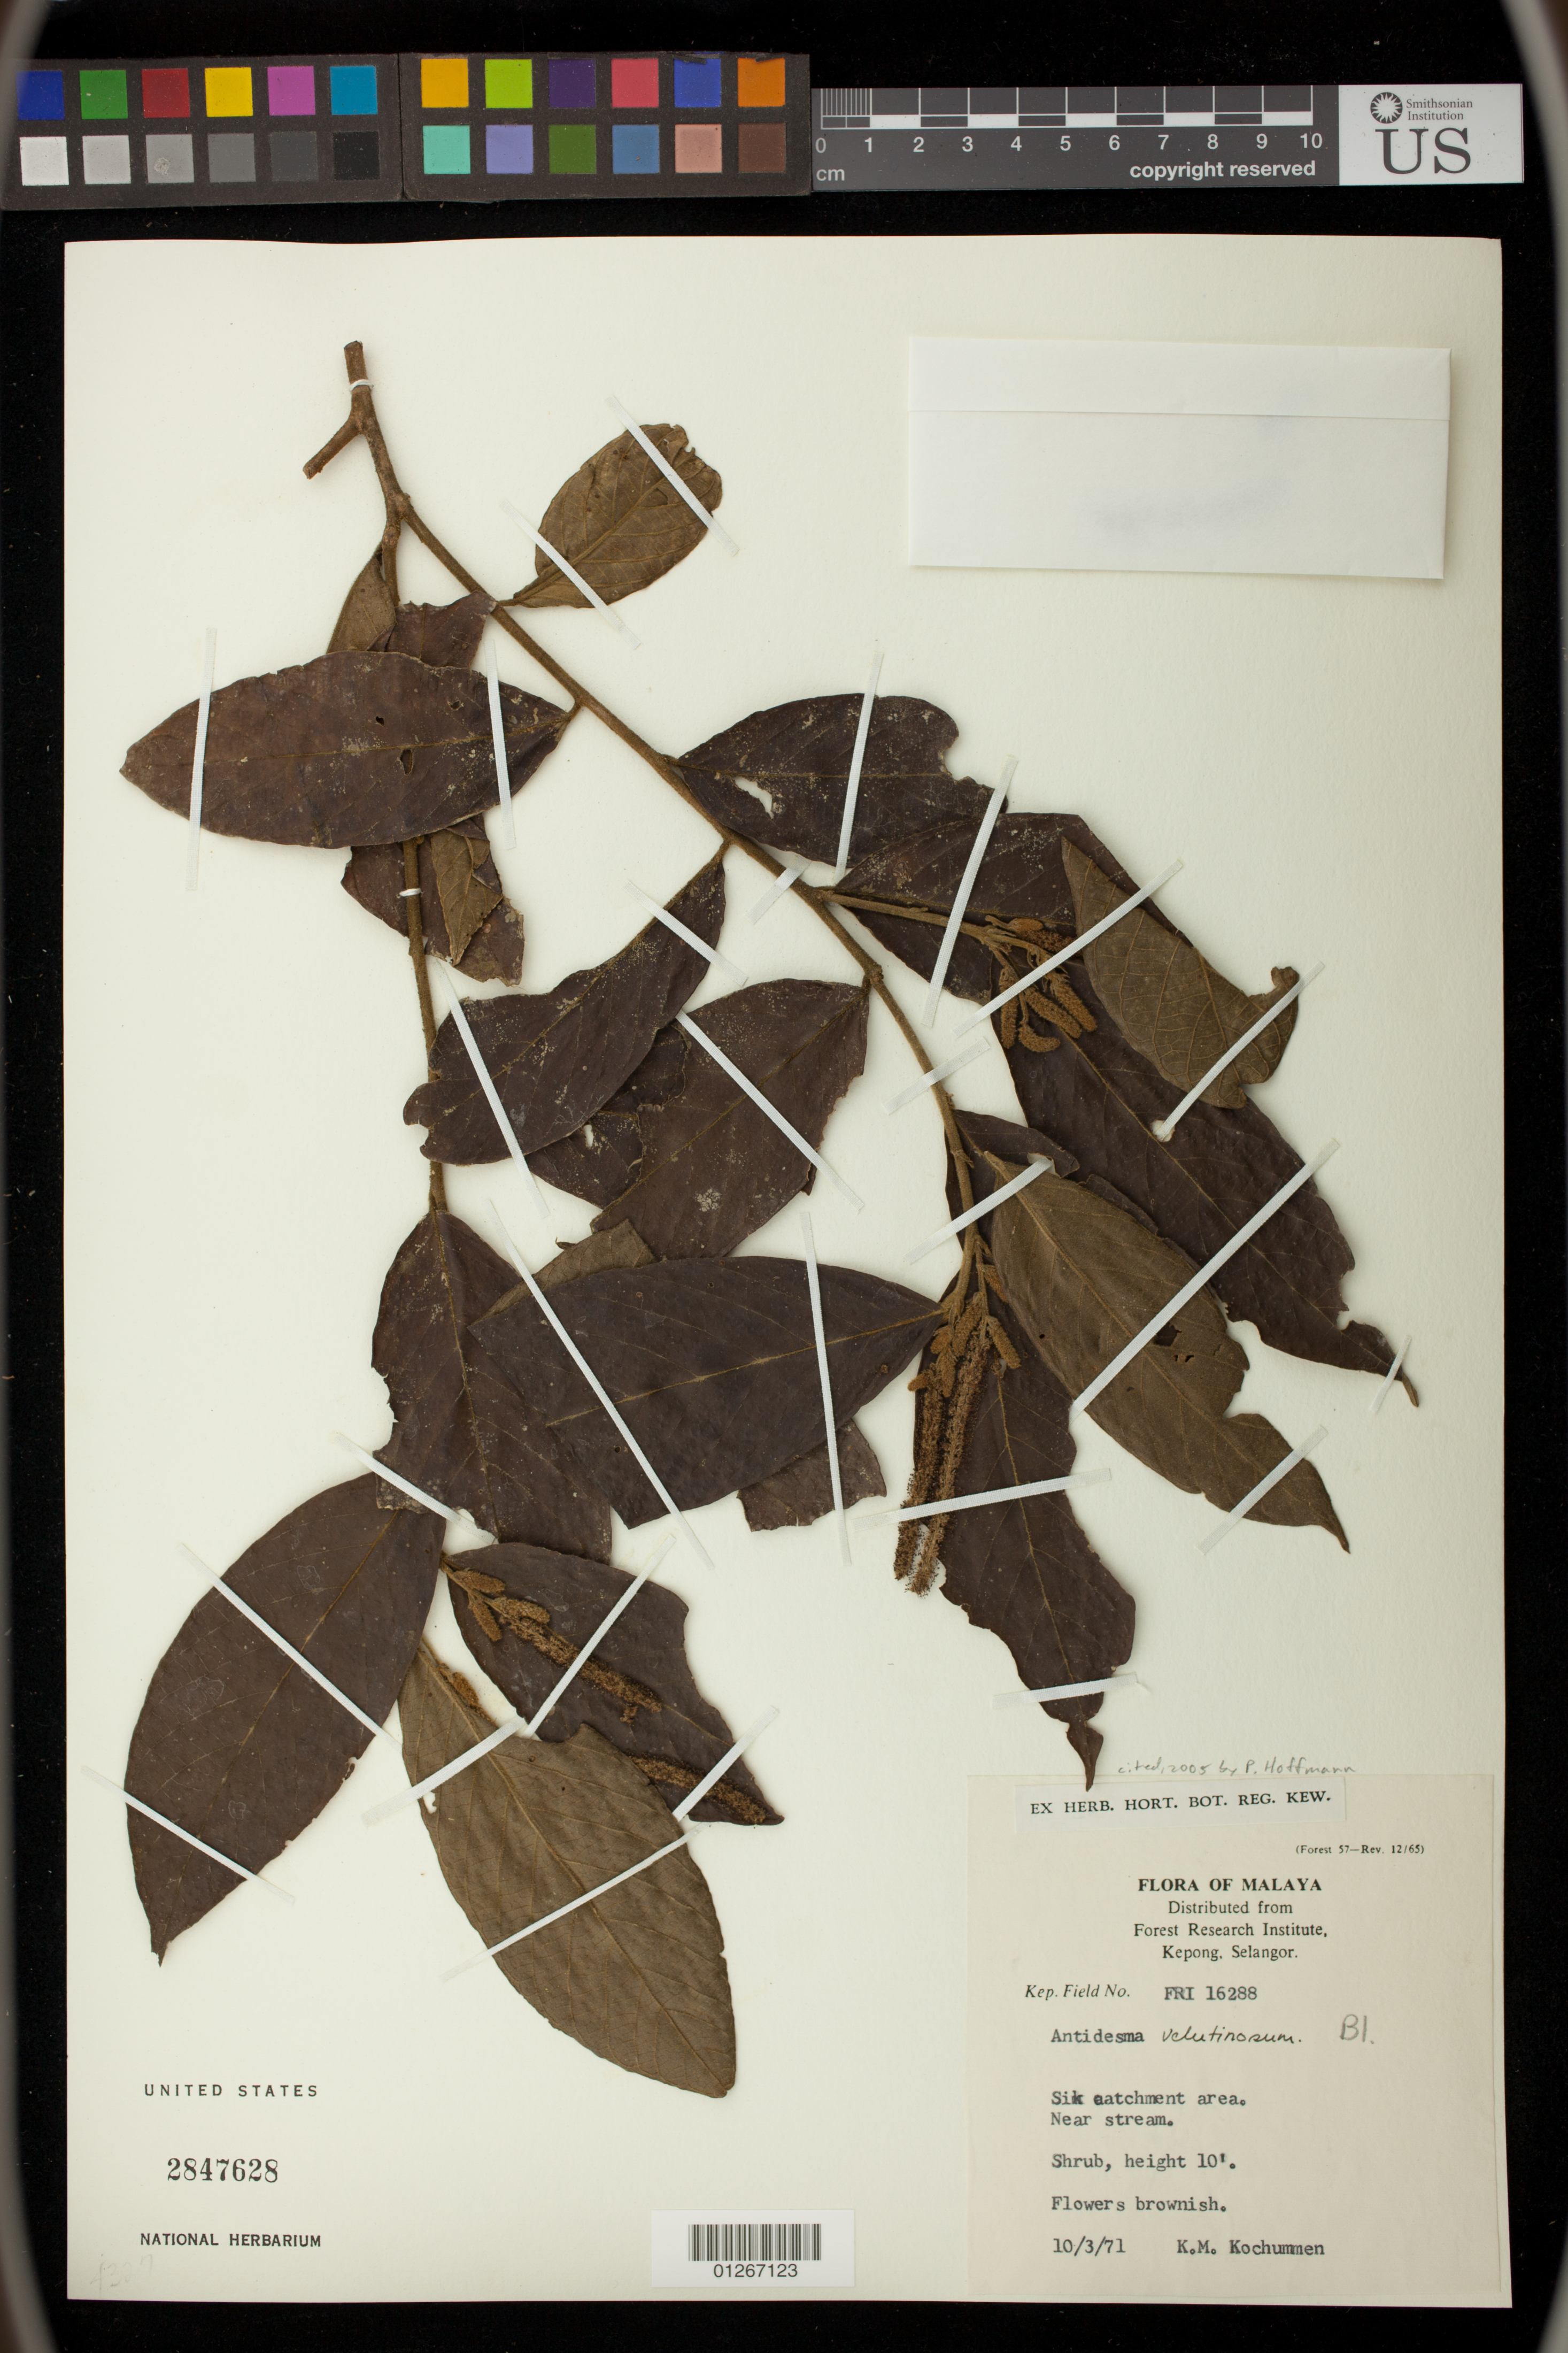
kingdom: Plantae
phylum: Tracheophyta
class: Magnoliopsida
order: Malpighiales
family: Phyllanthaceae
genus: Antidesma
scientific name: Antidesma velutinosum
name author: Miq.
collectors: K. Kochummen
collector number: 16288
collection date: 1971-10-03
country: Malaysia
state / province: Kedah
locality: Sik catchment area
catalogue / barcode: US 2847628